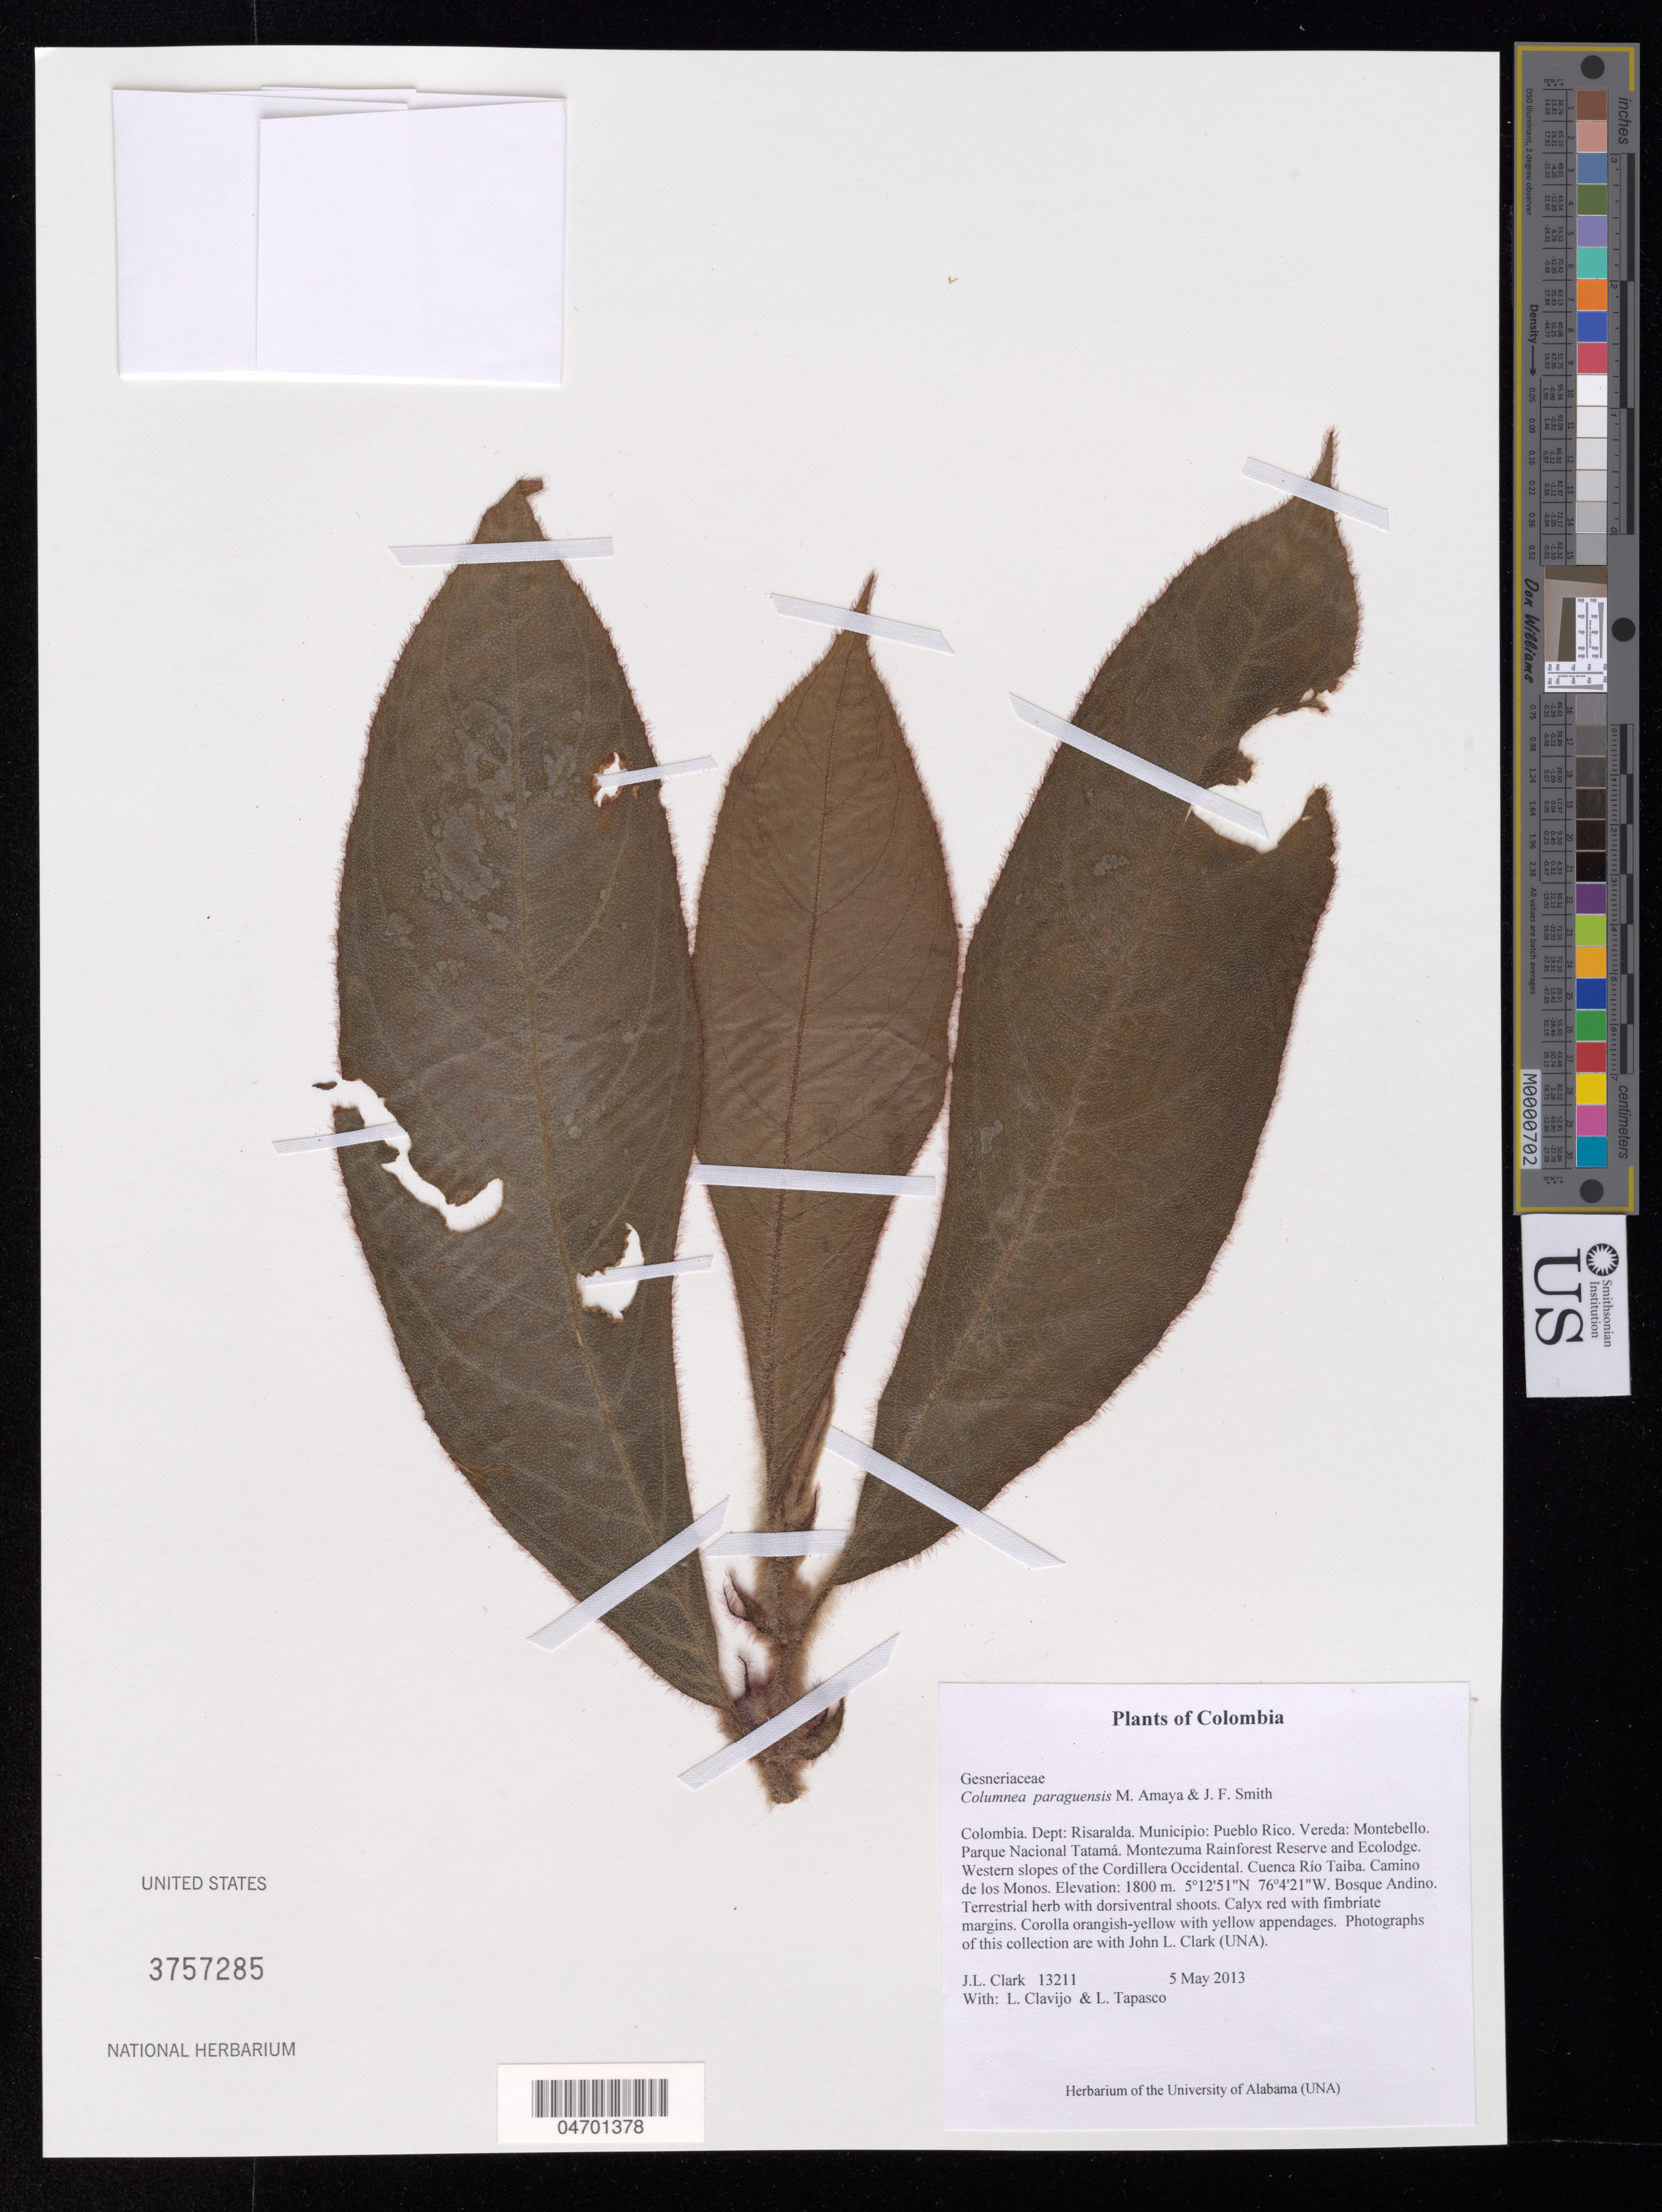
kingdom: Plantae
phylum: Tracheophyta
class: Magnoliopsida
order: Lamiales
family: Gesneriaceae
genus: Columnea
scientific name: Columnea paraguensis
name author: M. Amaya & J.F. Sm.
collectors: J. L. Clark, L. Clavijo & D. Olstein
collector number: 13211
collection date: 2013-05-05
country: Colombia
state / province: Risaralda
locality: Dept: Risaralda. Municipio: Pueblo Rico. Vereda: Montebello. Parque Nacional Tatamá. Montezuma Rainforest Reserve and Ecolodge. Western slopes of the Cordillera Occidental. Cuenca Río Taiba. Camino de los Monos.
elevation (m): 1800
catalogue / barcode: US 3757285